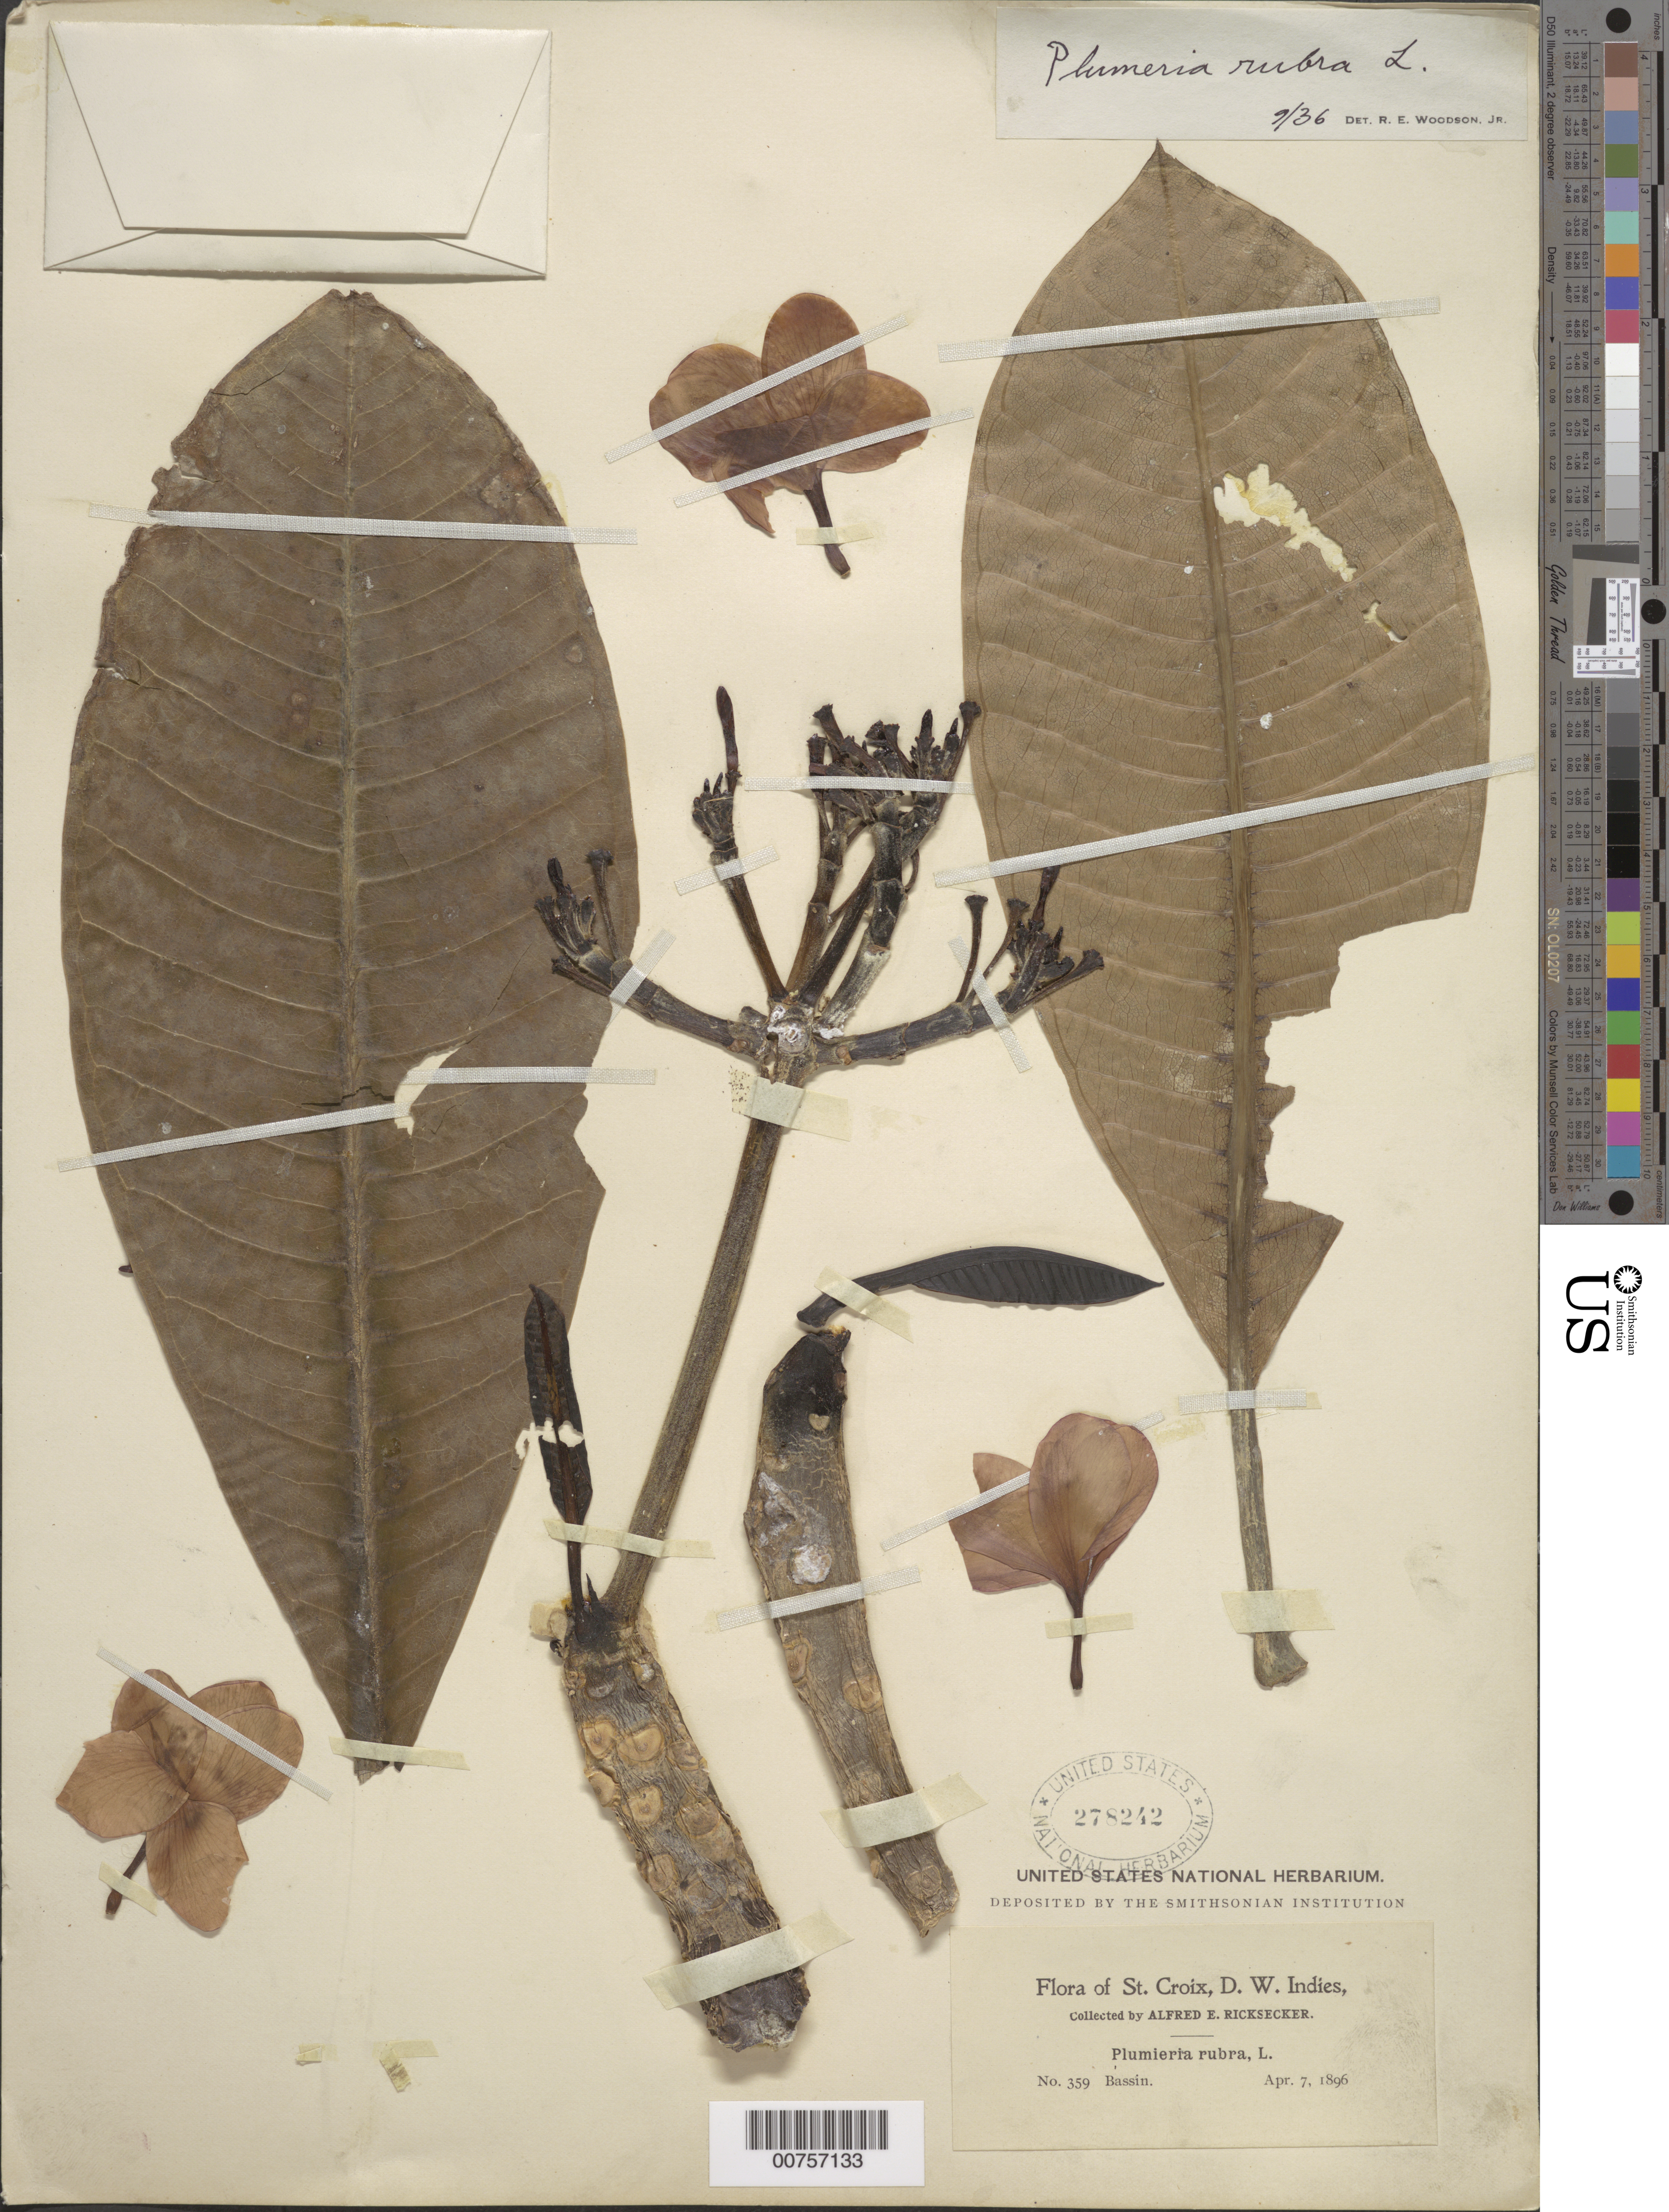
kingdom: Plantae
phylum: Tracheophyta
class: Magnoliopsida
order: Gentianales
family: Apocynaceae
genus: Plumeria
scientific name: Plumeria rubra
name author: L.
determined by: Woodson, R. E., Jr.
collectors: A. E. Ricksecker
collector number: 359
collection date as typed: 07 Apr 1896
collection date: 1896-04-07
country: U.S. Virgin Islands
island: St. Croix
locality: Bassin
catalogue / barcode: US 278242